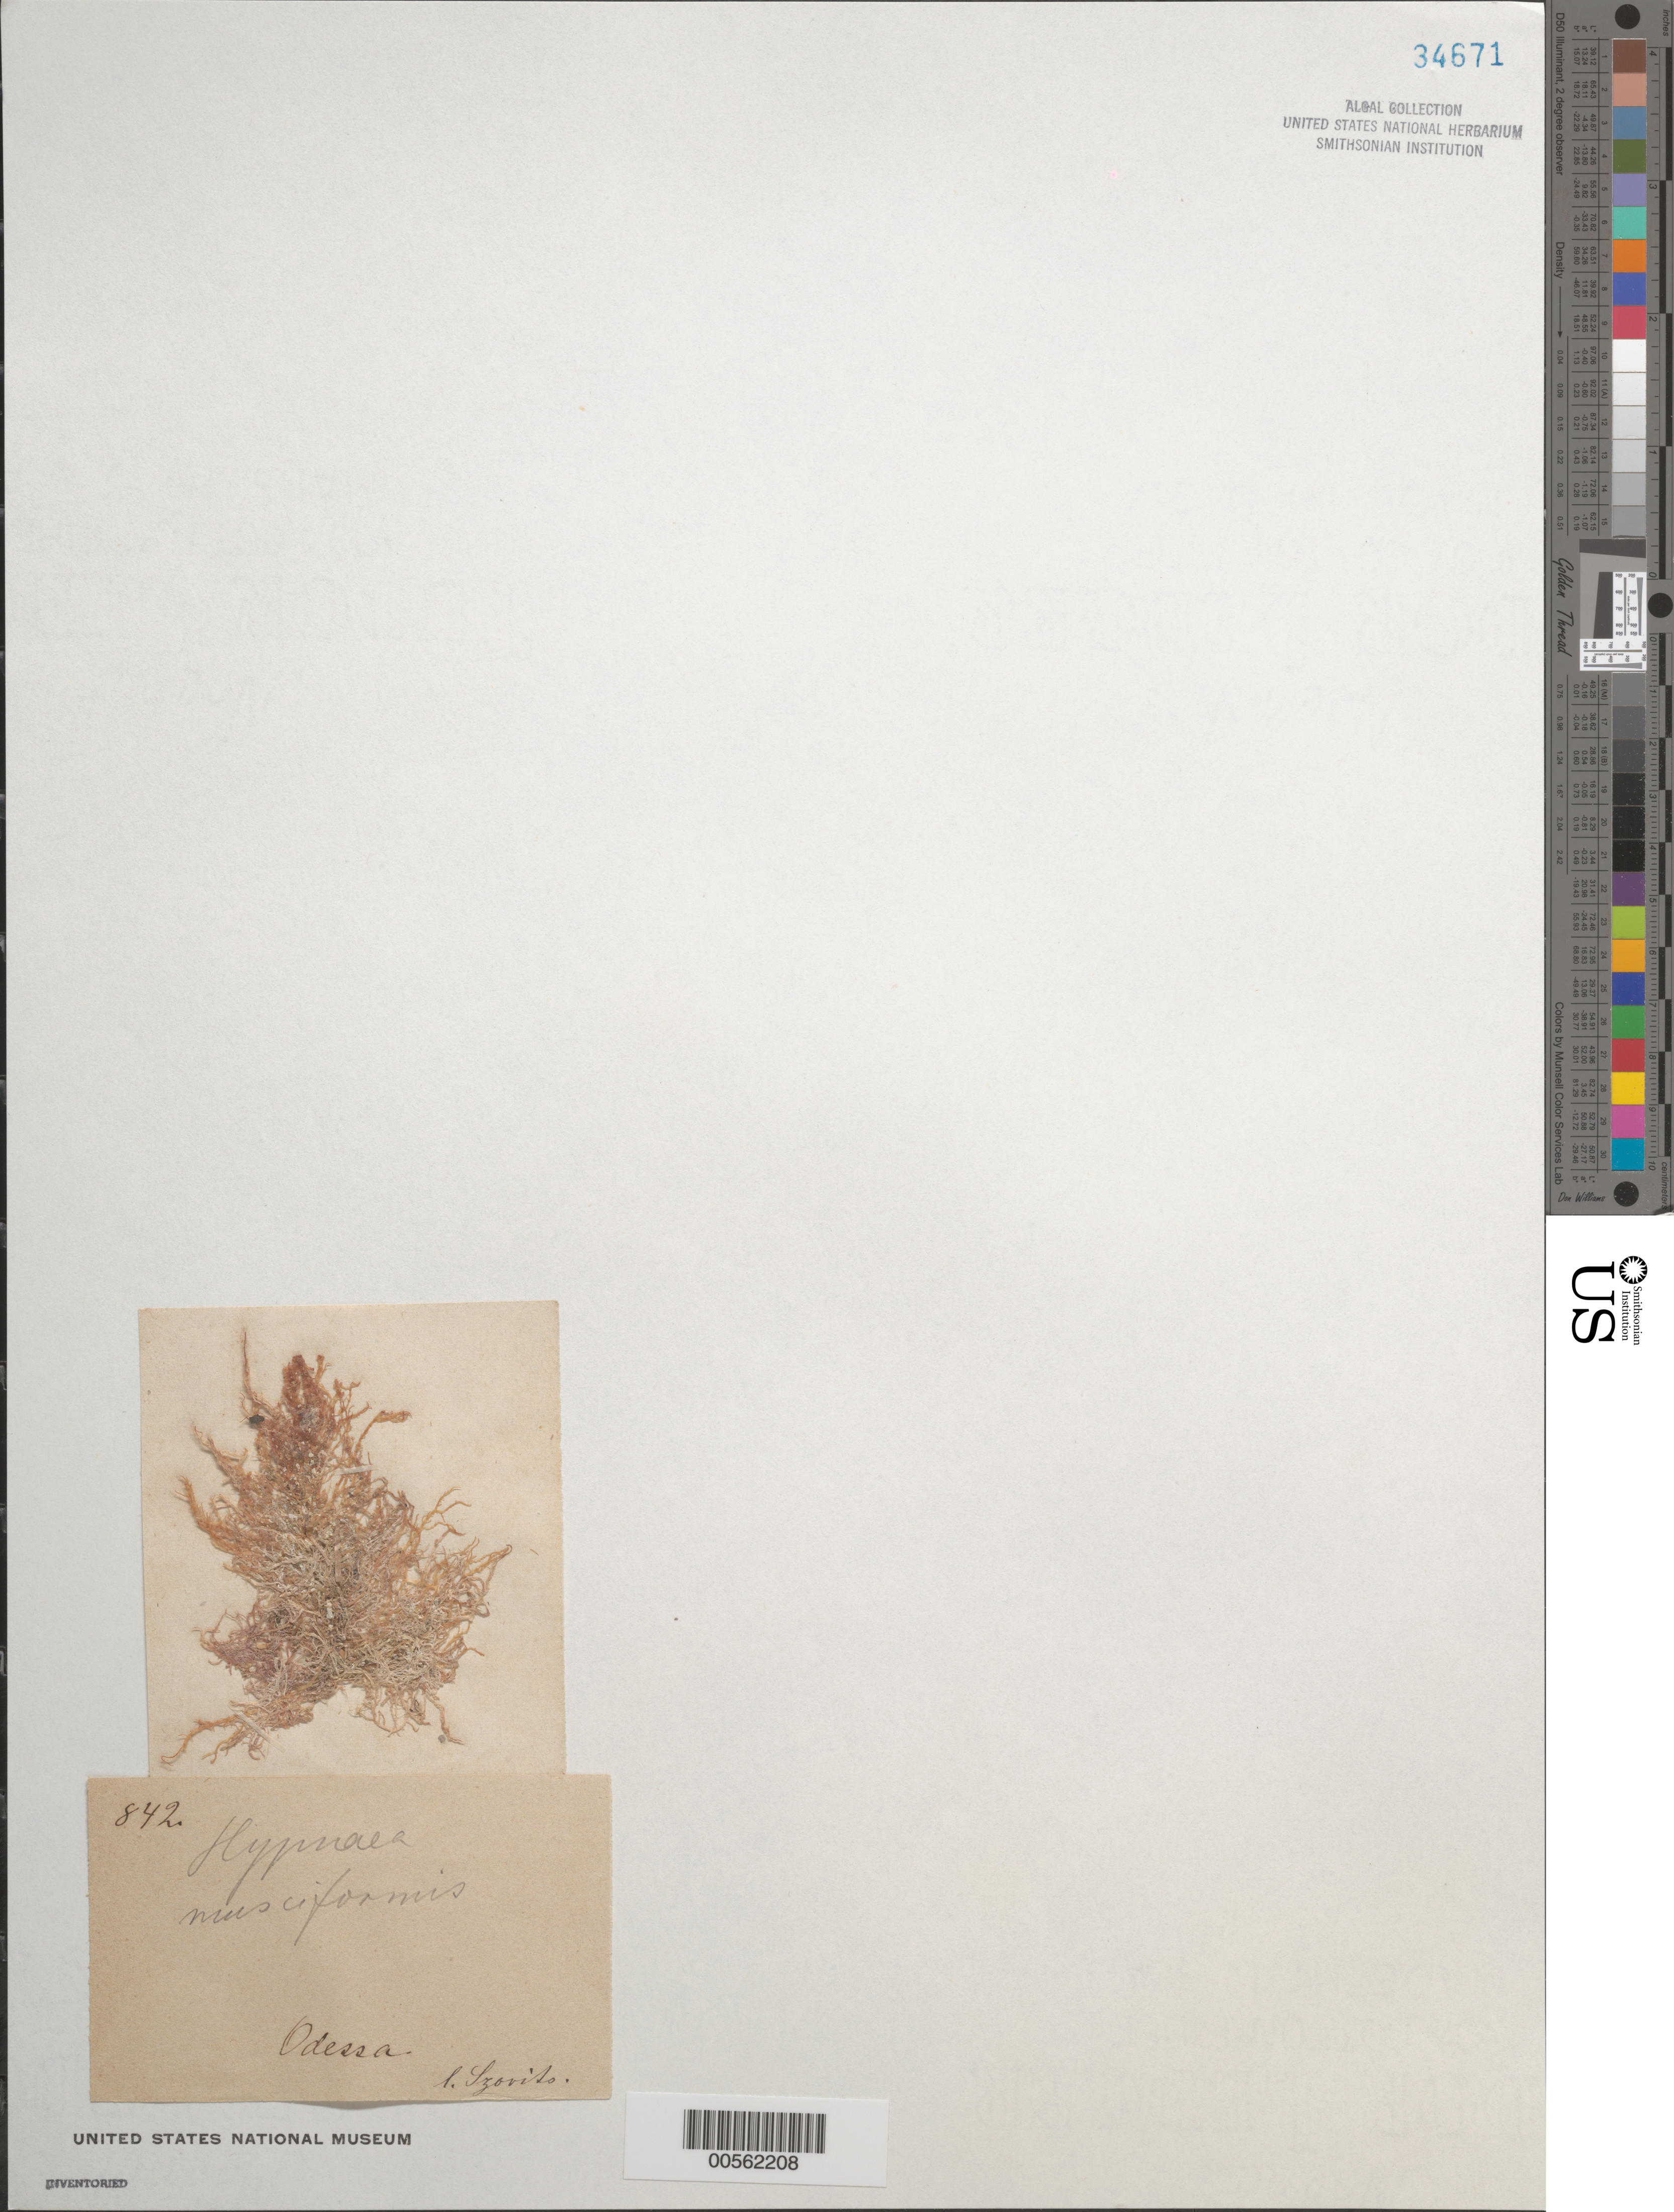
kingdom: Plantae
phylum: Rhodophyta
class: Florideophyceae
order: Gigartinales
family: Cystocloniaceae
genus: Hypnea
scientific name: Hypnea musciformis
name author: (Wulfen) J.V.Lamouroux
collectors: J. Szovits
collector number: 842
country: Ukraine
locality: Odessa, Odessa Oblast'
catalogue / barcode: US 34671